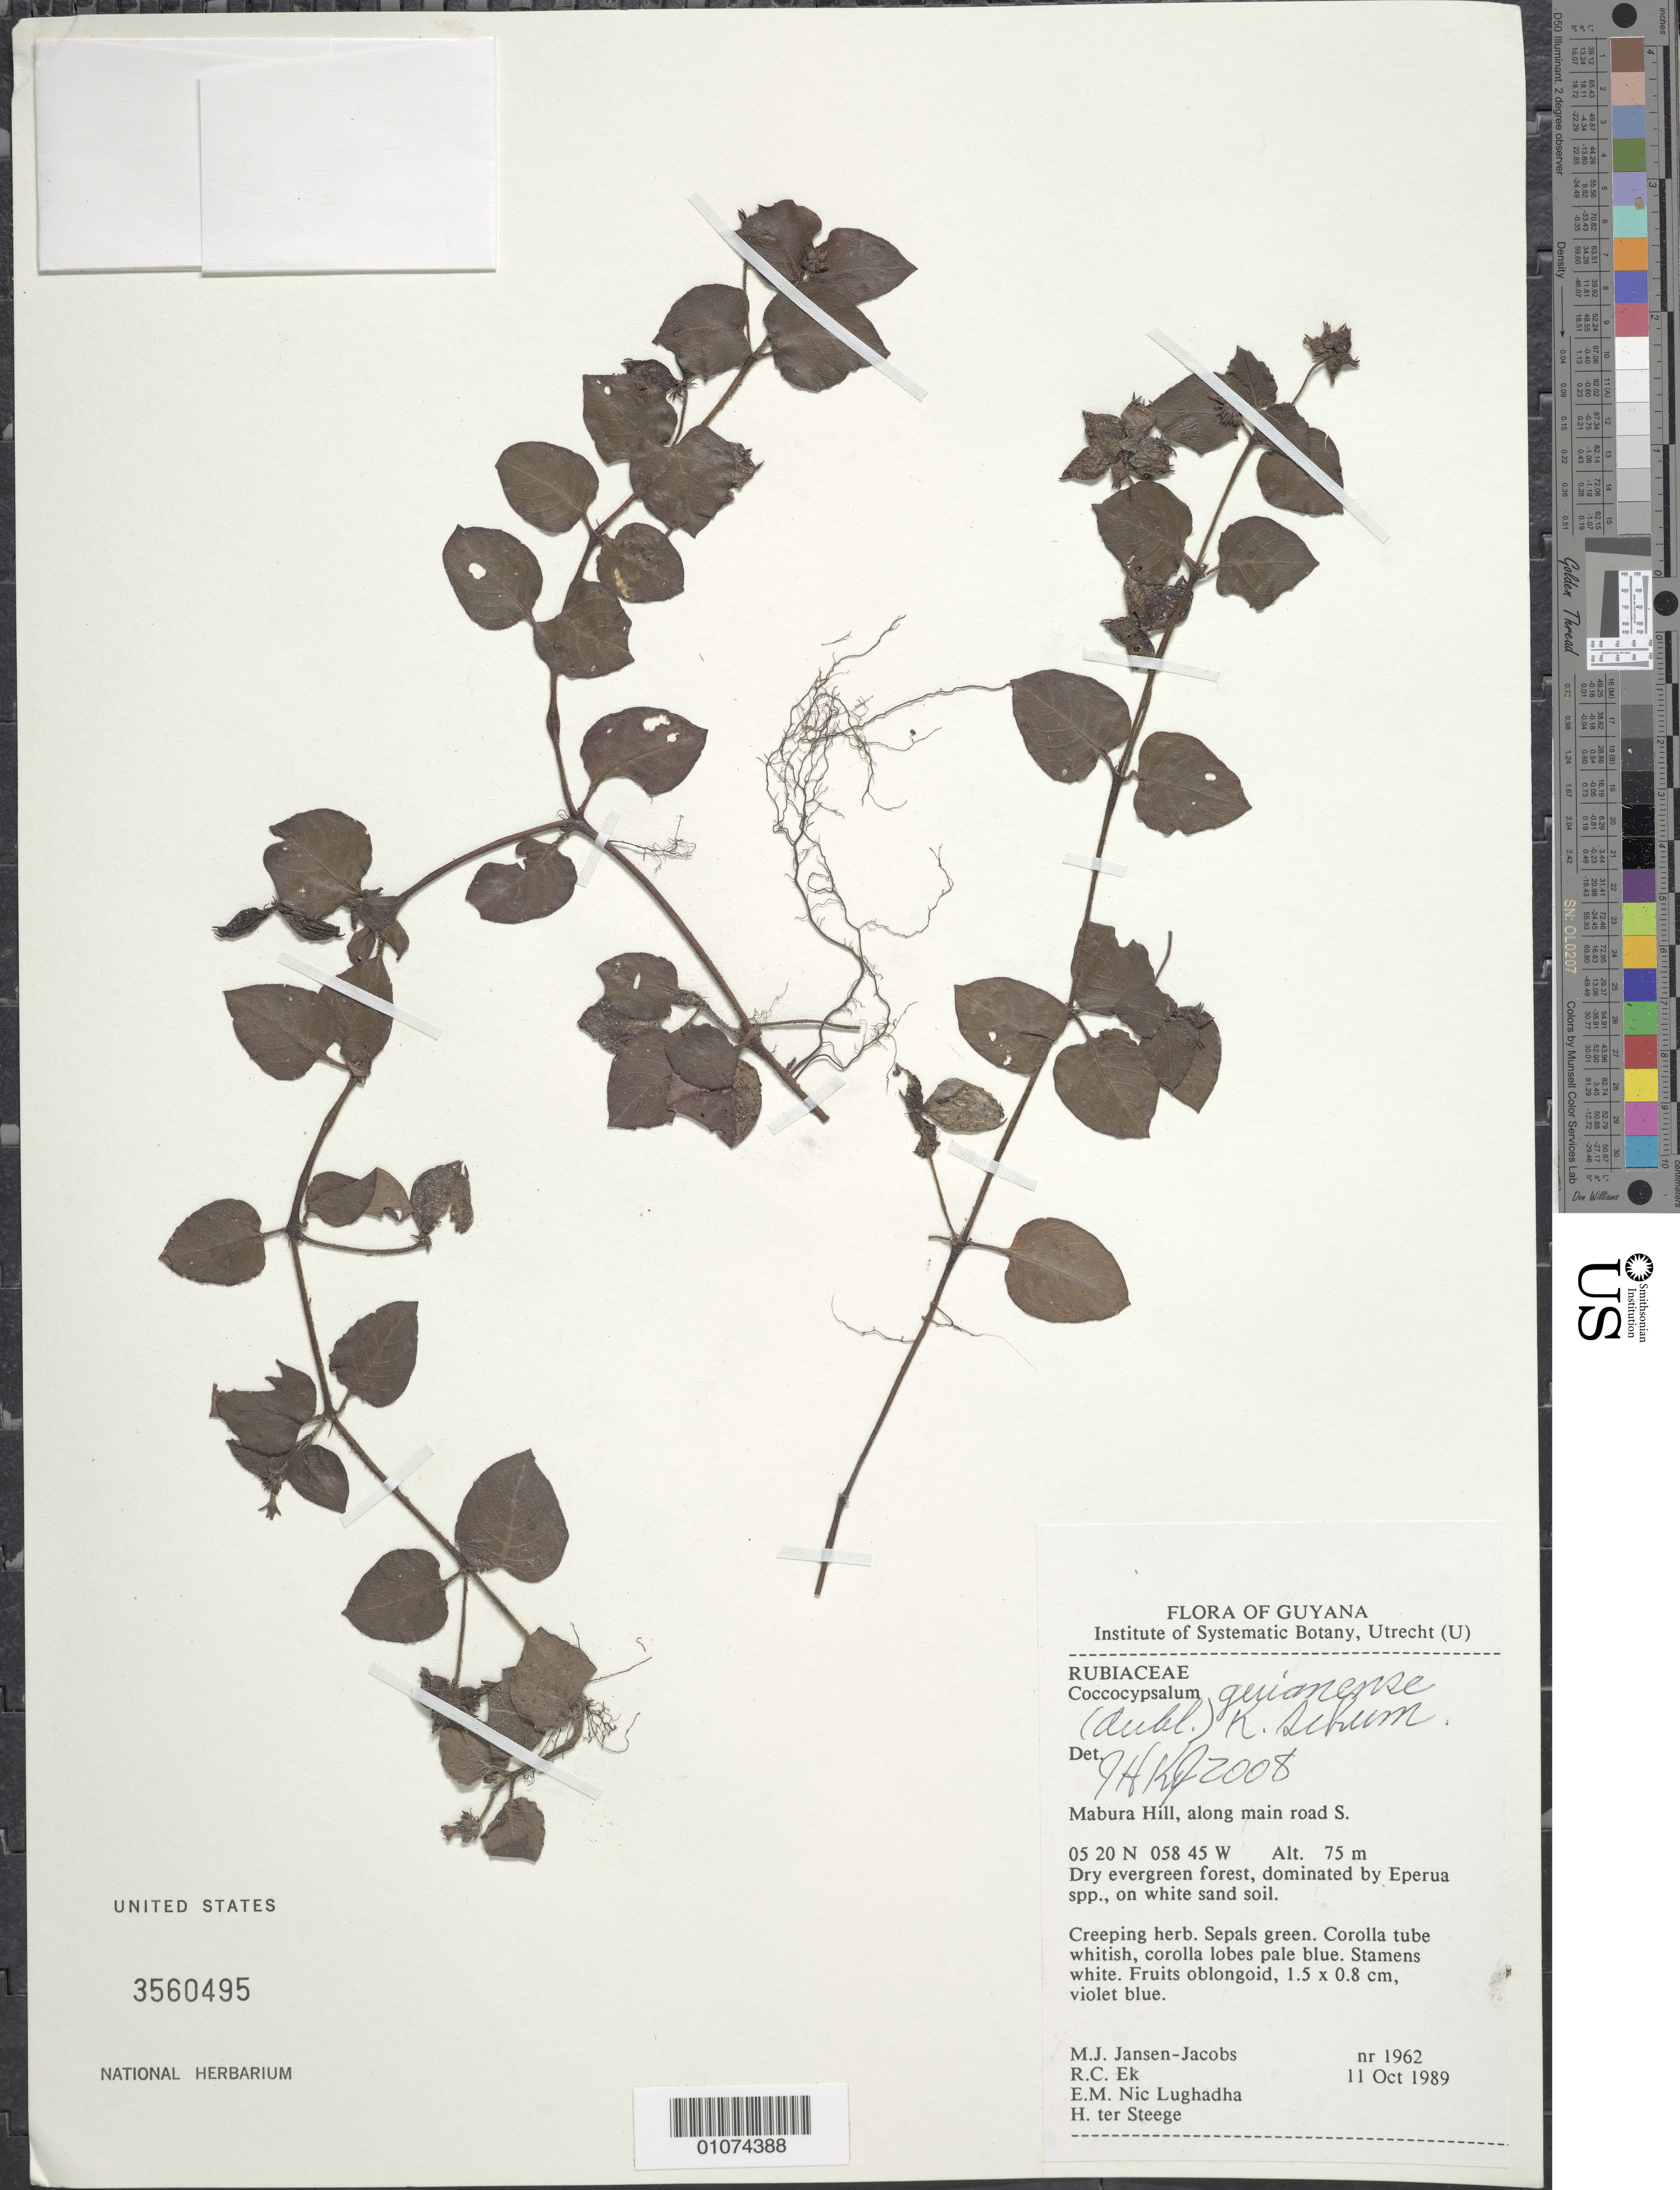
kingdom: Plantae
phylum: Tracheophyta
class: Magnoliopsida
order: Gentianales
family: Rubiaceae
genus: Coccocypselum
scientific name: Coccocypselum guianense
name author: (Aubl.) K. Schum.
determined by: Kirkbride, J. H.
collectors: M. J. Jansen-Jacobs, R. C. Ek, E. Nic Lughadha & H. ter Steege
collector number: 1962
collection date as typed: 11-Oct-89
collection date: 1989-10-11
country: Guyana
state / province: U. Takutu-U. Essequibo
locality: Mabura Hill, along main road S.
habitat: Dry evergreen forest, dominated by Eperua ssp, on white sand soil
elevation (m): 75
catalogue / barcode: US 3560495